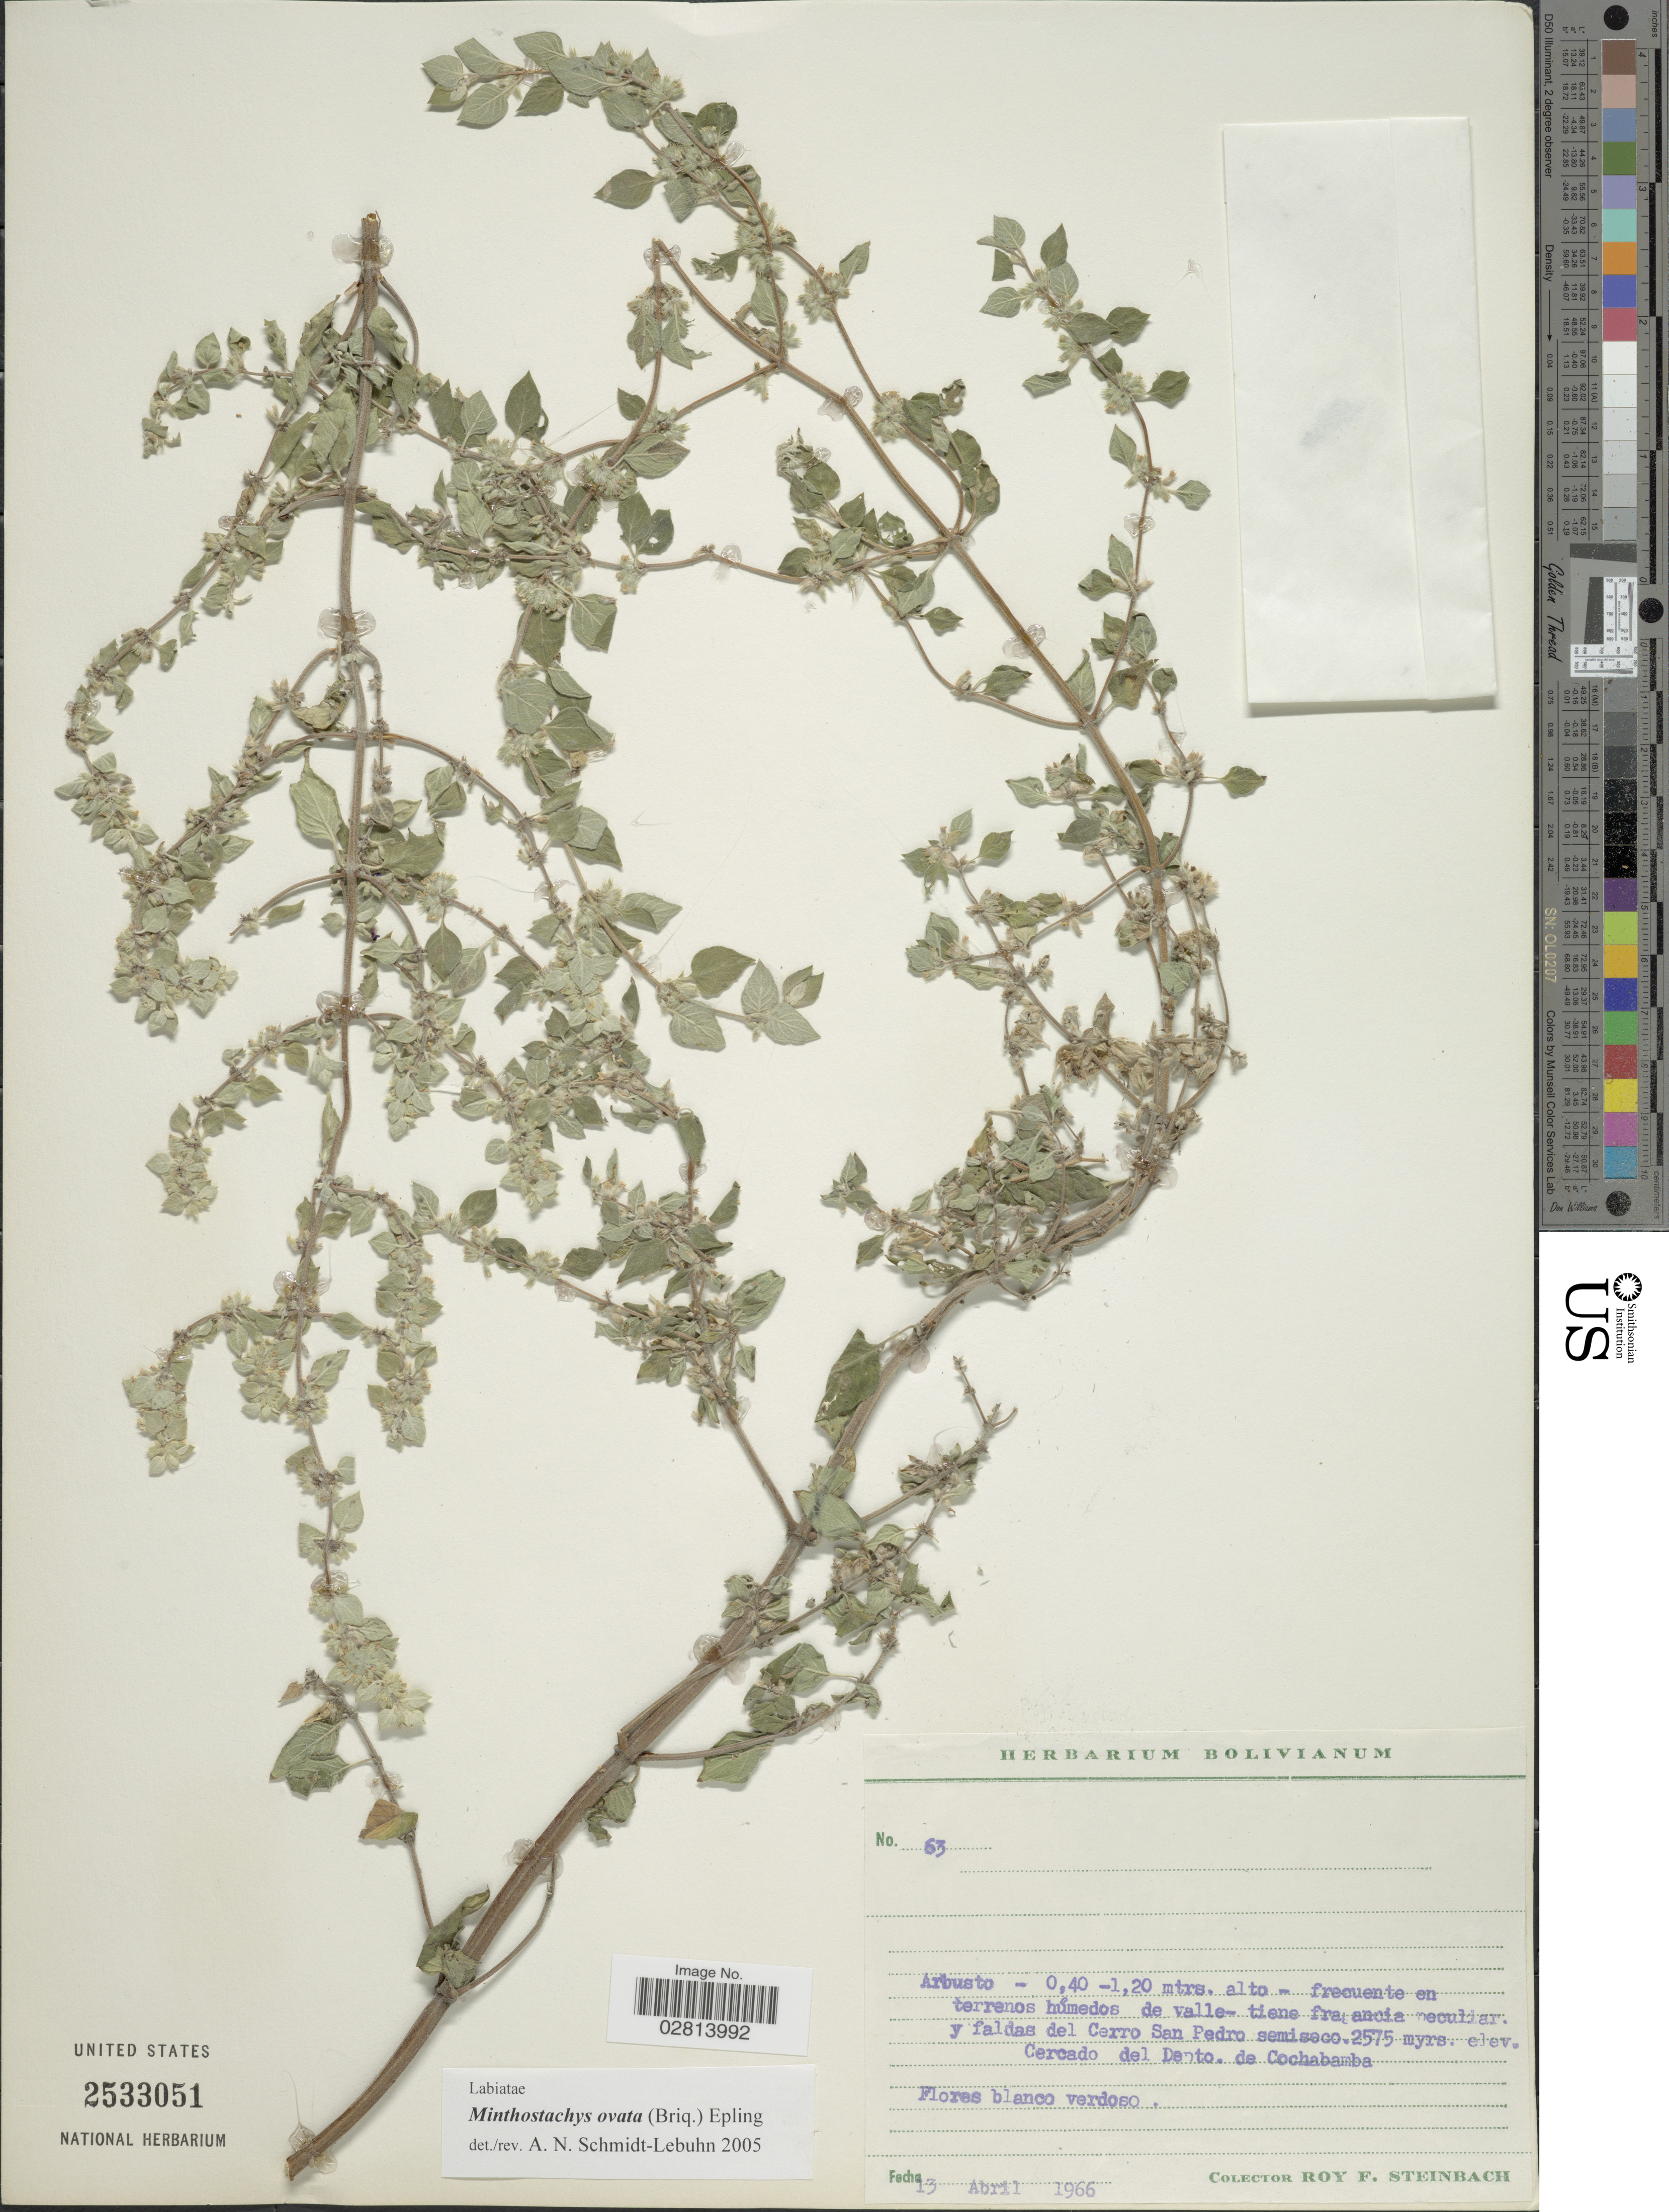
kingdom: Plantae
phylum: Tracheophyta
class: Magnoliopsida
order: Lamiales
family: Lamiaceae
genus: Minthostachys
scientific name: Minthostachys ovata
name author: (Briq.) Epling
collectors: R. F. Steinbach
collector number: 63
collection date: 1966-04-13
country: Bolivia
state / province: Cochabamba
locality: Faldas del Cerro San Pedro semiseco. Cercado del Depto. de Cochabamba.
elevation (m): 2575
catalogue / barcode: US 2533051